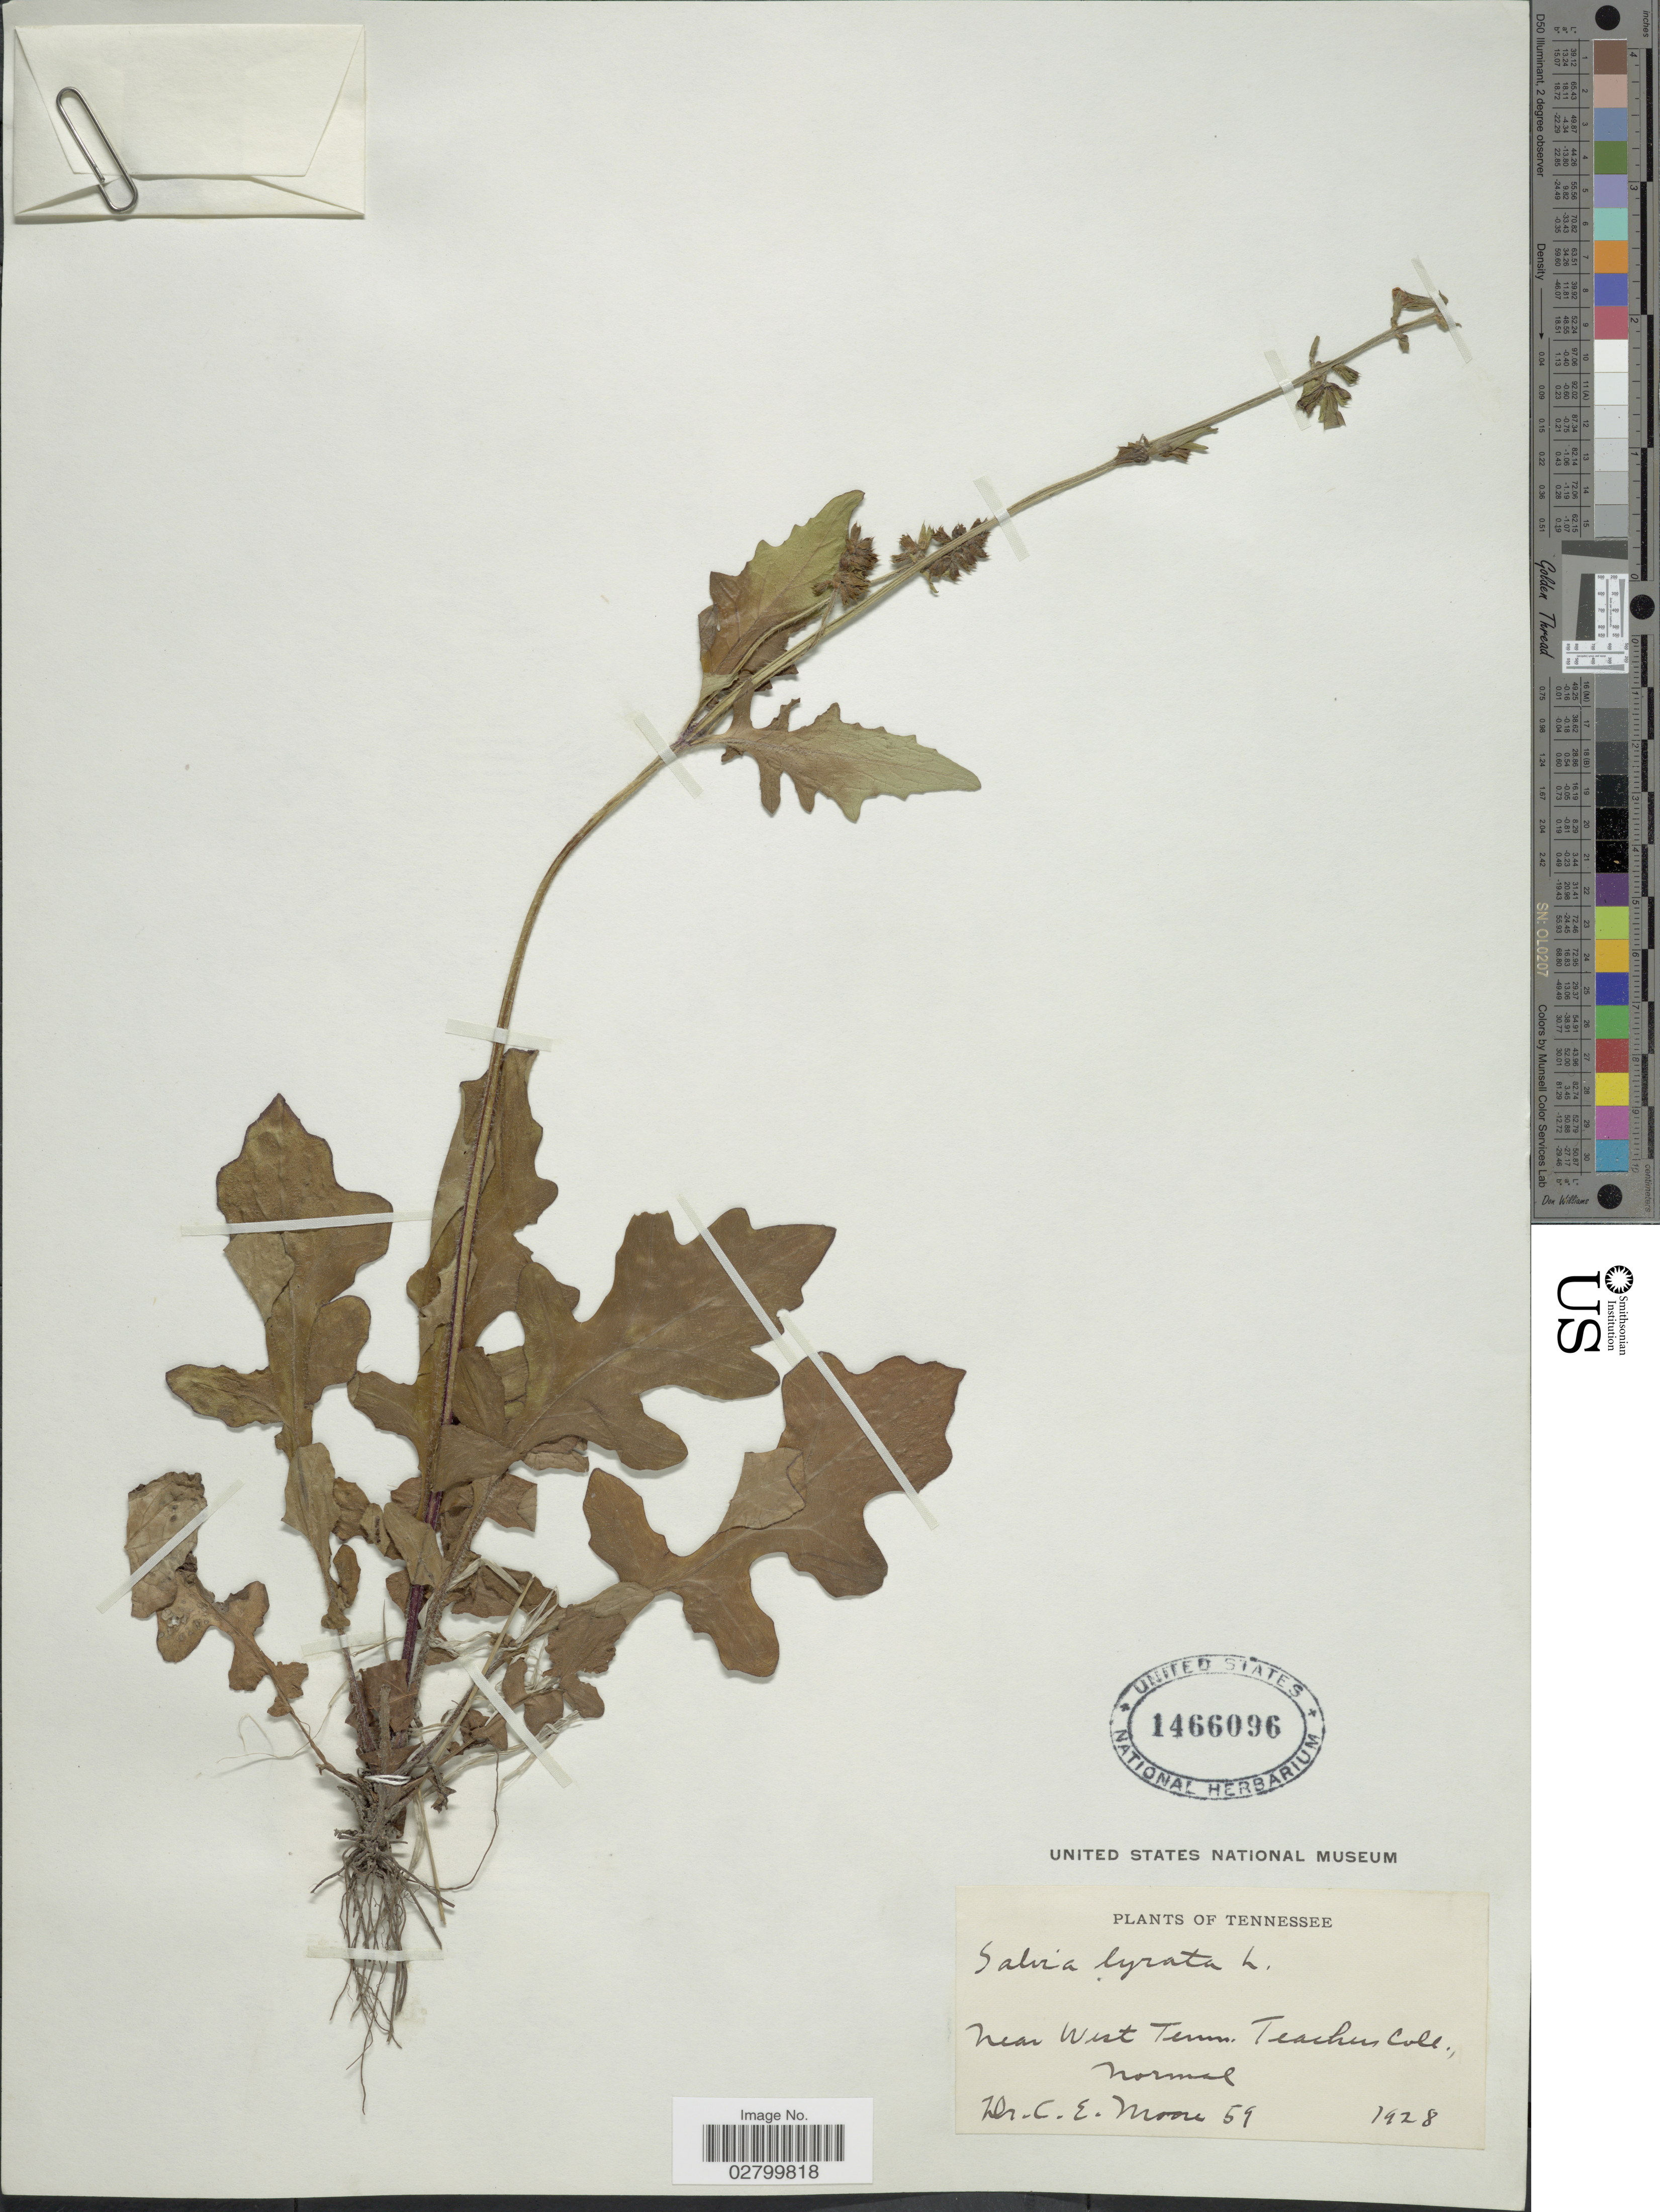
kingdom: Plantae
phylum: Tracheophyta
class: Magnoliopsida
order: Lamiales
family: Lamiaceae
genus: Salvia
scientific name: Salvia lyrata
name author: L.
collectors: C. Moore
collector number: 59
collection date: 1928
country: United States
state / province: Tennessee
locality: Near West Tenn. Teachers Coll., Normal.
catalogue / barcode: US 1466096